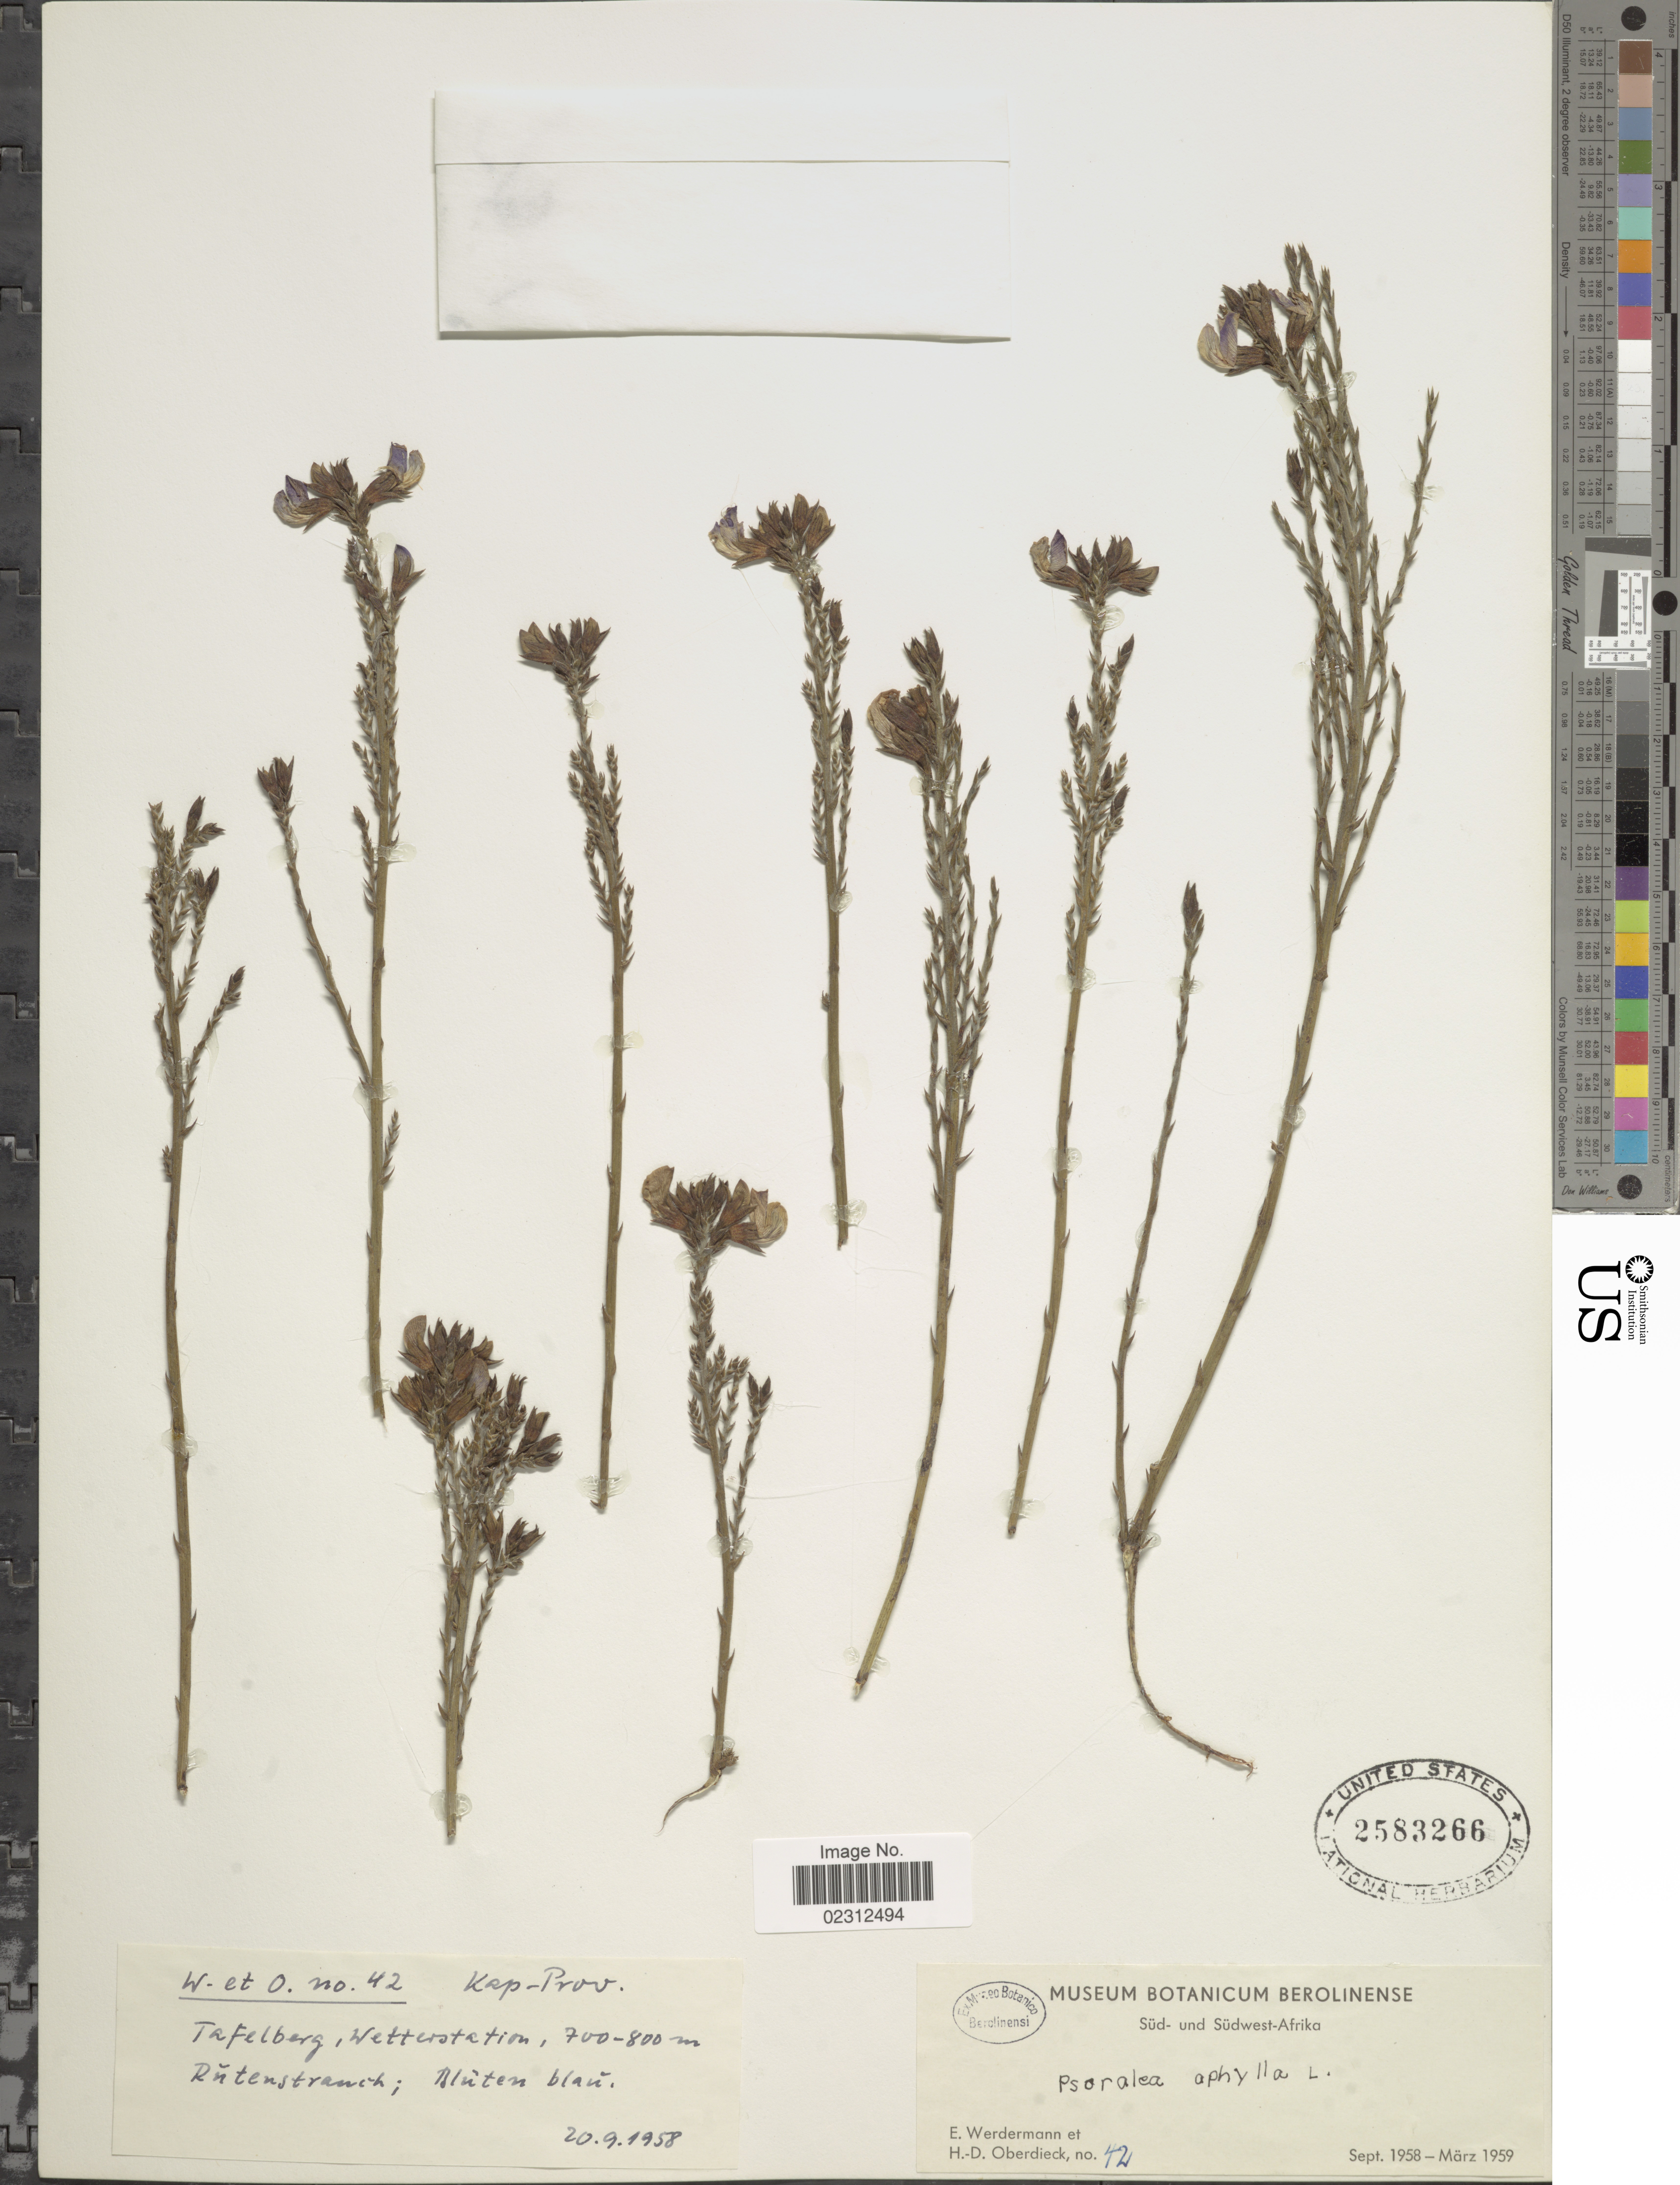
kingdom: Plantae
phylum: Tracheophyta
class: Magnoliopsida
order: Fabales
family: Fabaceae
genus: Psoralea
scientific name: Psoralea aphylla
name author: L.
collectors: E. Werdermann & H. Oberdieck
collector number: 42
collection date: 1958-09-20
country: South Africa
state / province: Western Cape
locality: Tafelberg, Wetterstation.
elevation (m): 700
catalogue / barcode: US 2583266